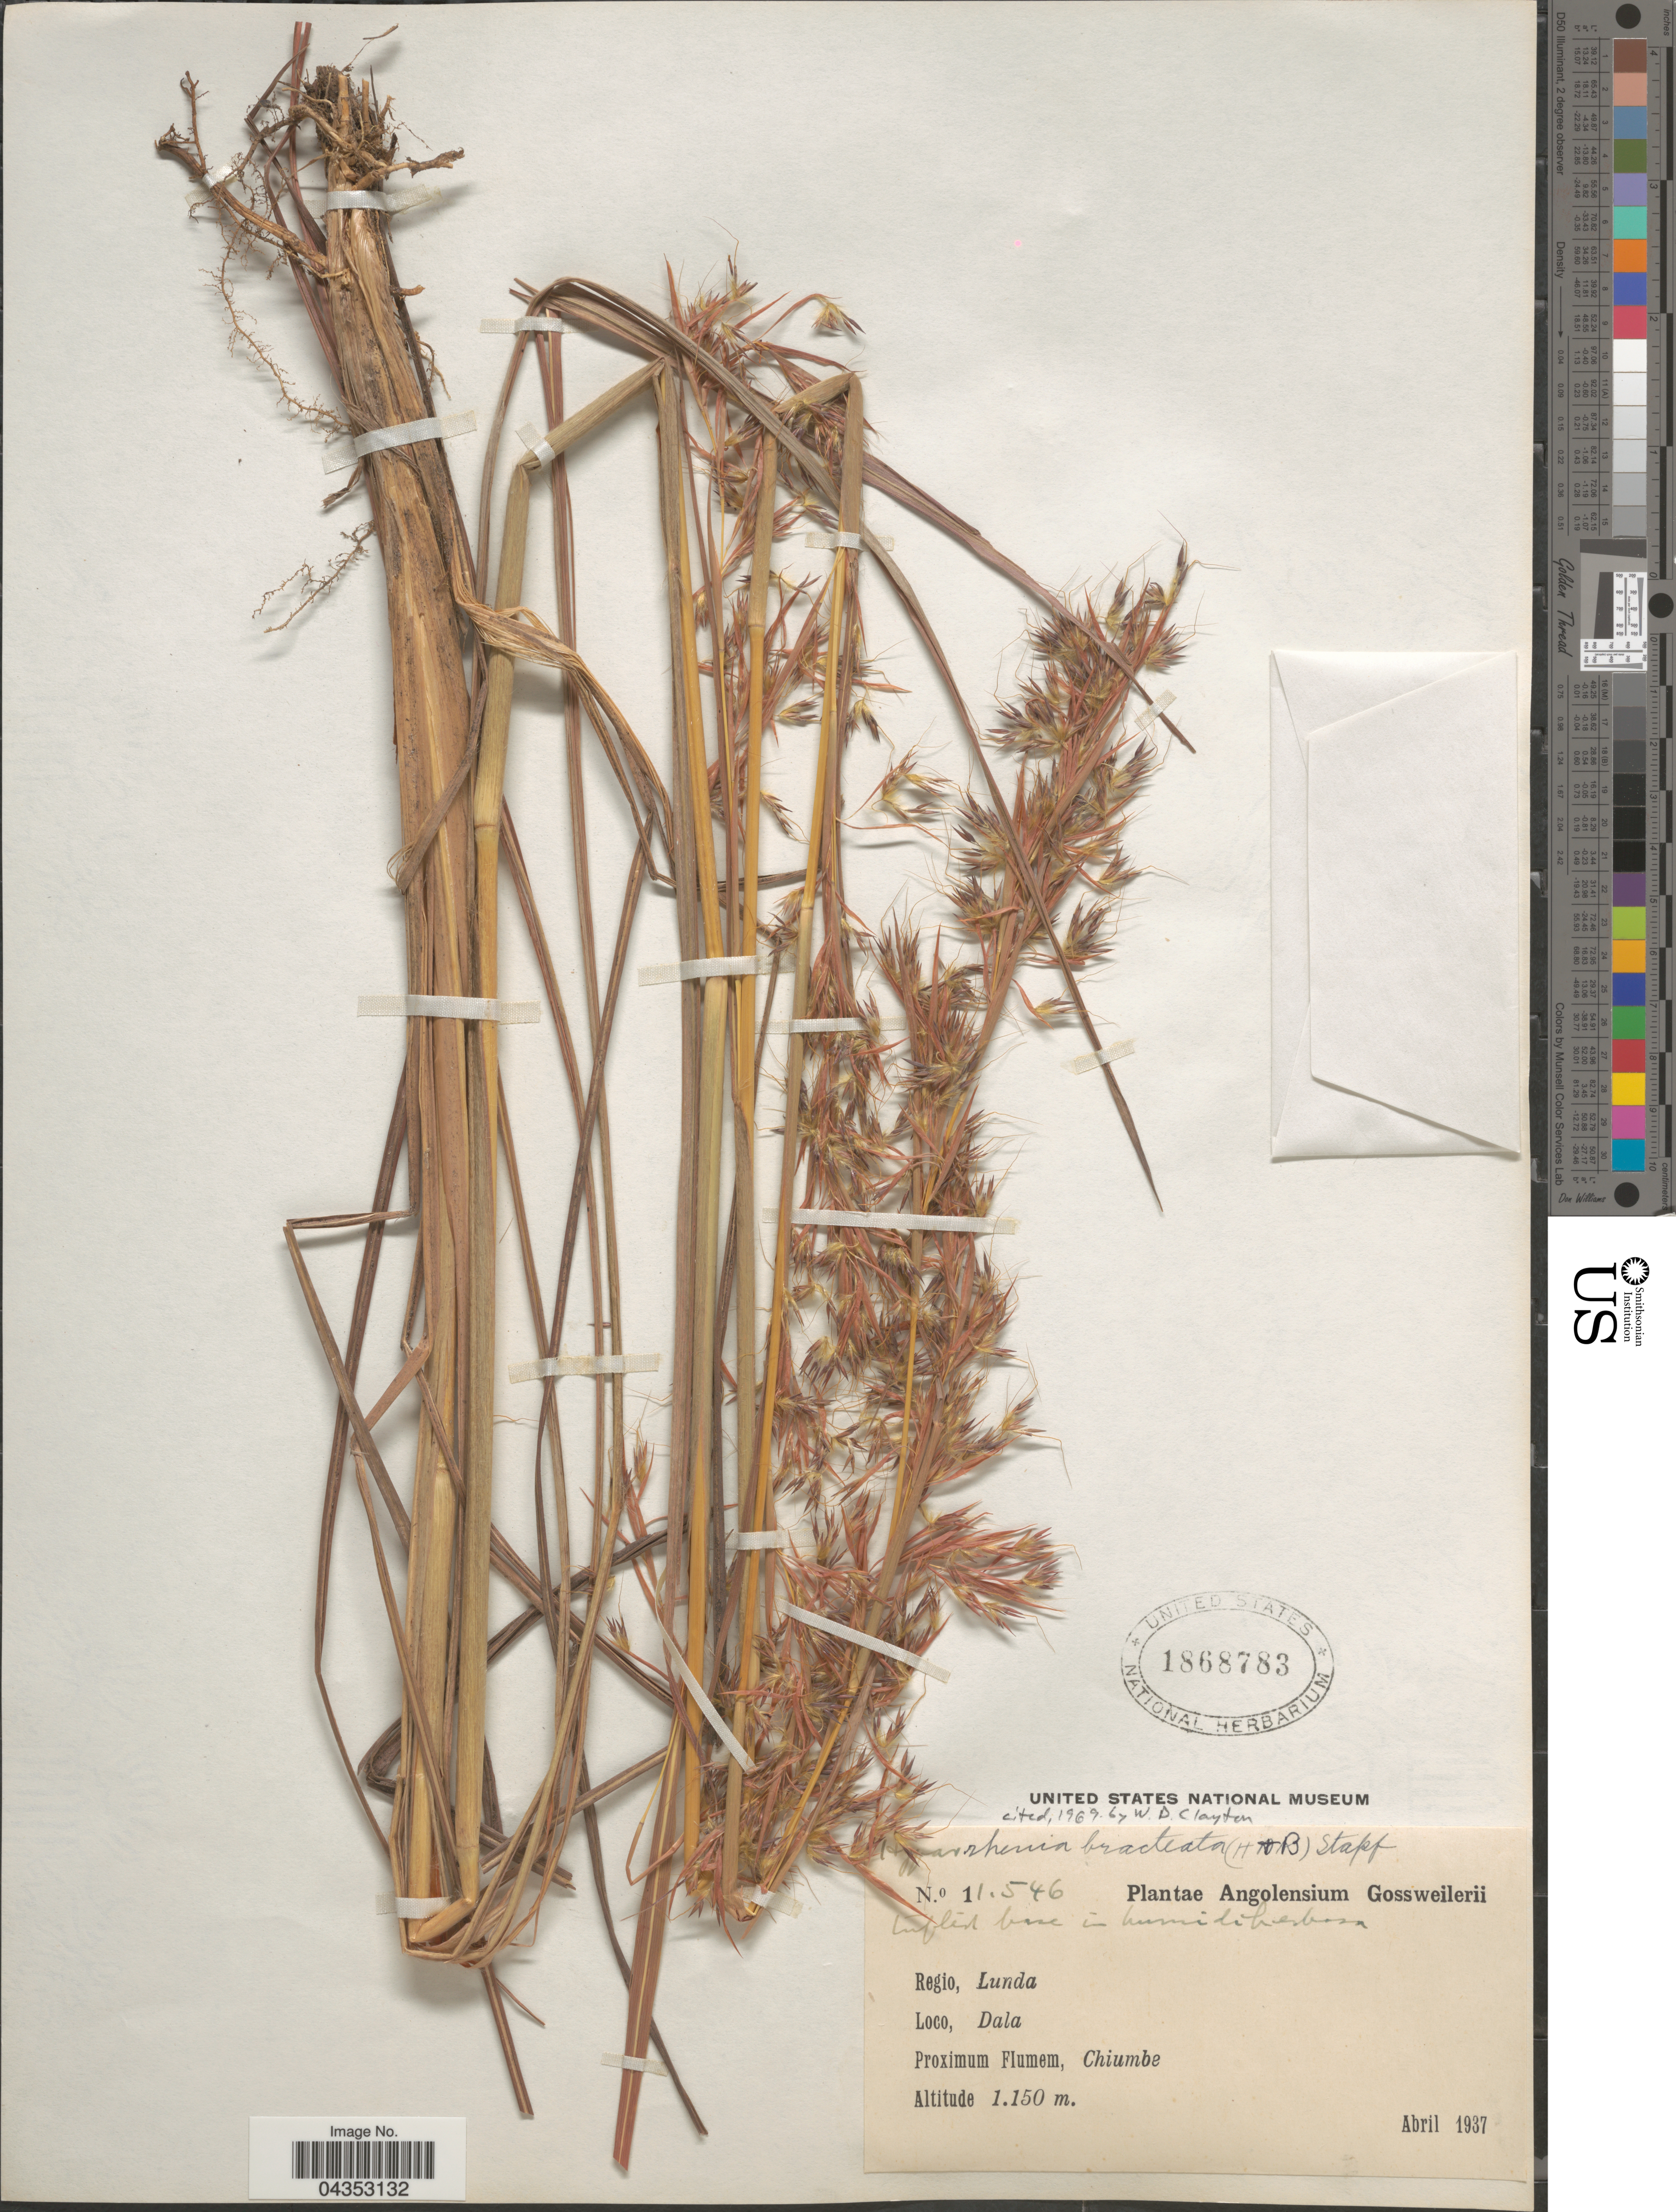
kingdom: Plantae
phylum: Tracheophyta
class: Liliopsida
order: Poales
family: Poaceae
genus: Hyparrhenia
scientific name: Hyparrhenia bracteata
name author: (Humb. & Bonpl.) Stapf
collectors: -. Gossweiler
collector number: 11546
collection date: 1937-04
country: Angola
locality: Regio, Lunda. Dala. Proximum Flumem, Chiumbe.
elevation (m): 1150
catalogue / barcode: US 1868783